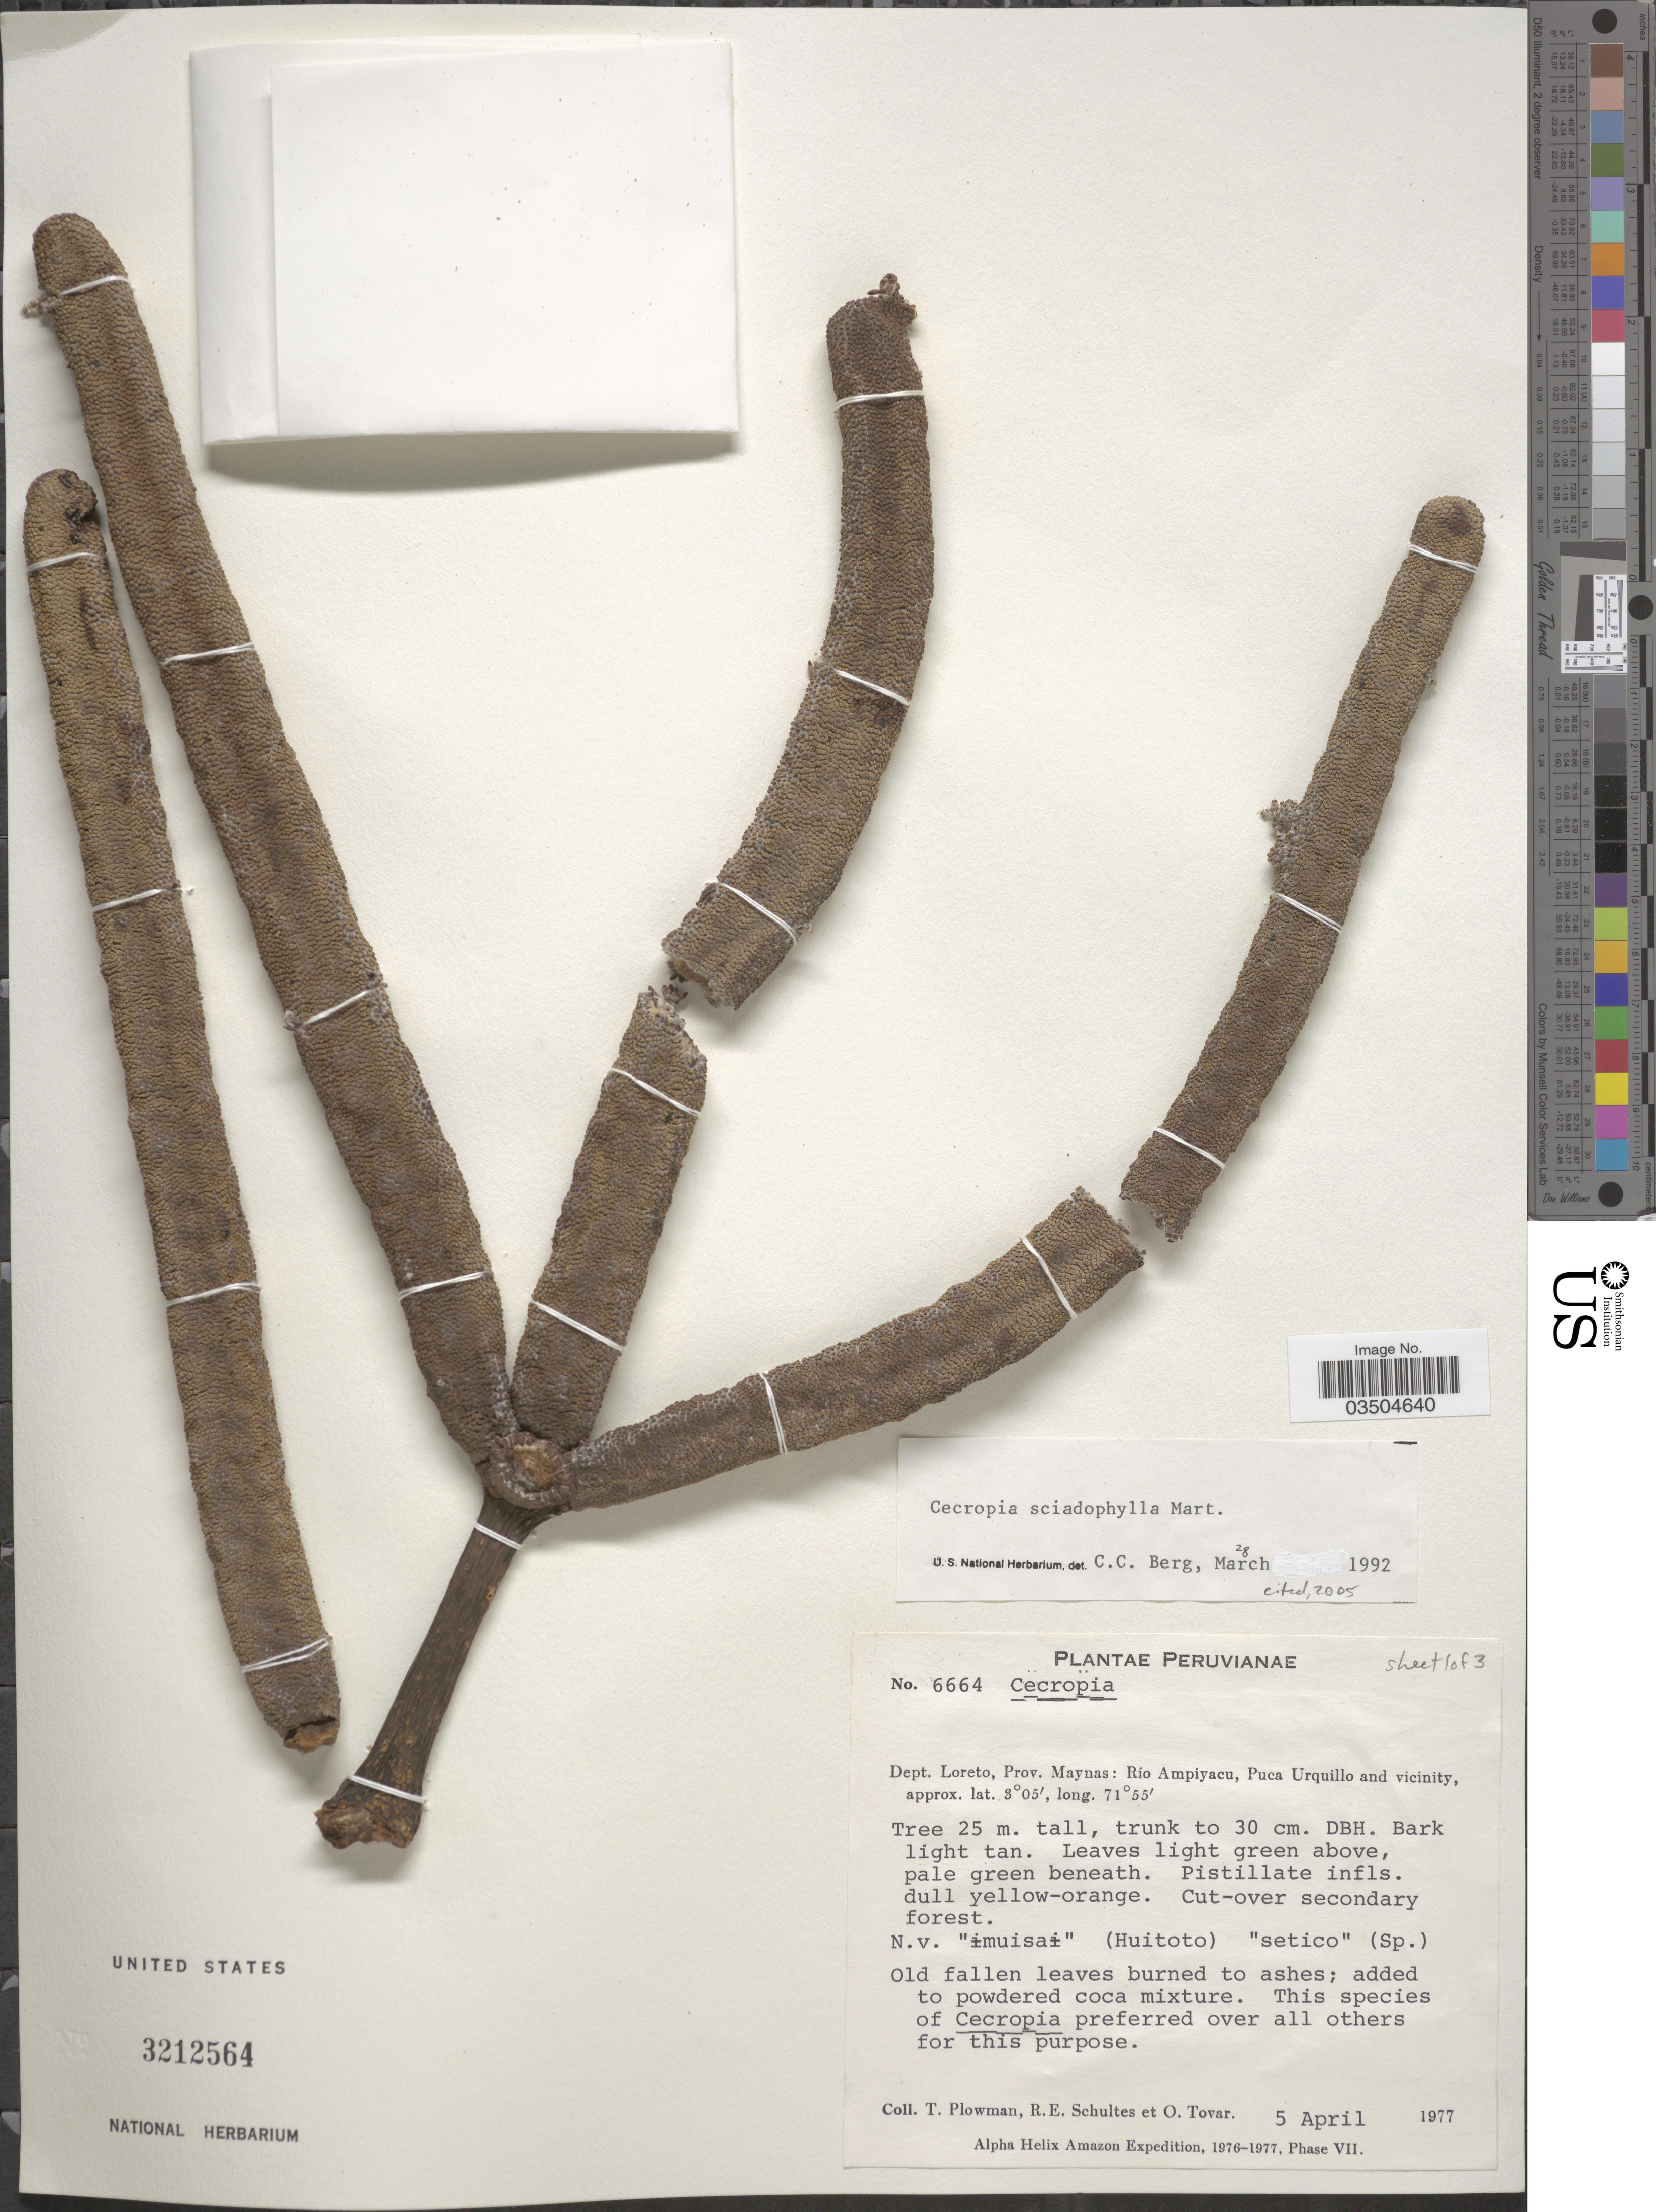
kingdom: Plantae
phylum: Tracheophyta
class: Magnoliopsida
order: Rosales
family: Urticaceae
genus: Cecropia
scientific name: Cecropia sciadophylla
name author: Mart.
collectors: T. Plowman, R. E. Schultes & Ó. Tovar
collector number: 6664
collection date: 1977-04-05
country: Peru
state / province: Loreto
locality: Dept. Loreto, Prov. Maynas: Río Ampiyacu, Puca Urquillo and vicinity.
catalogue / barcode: US 3212564